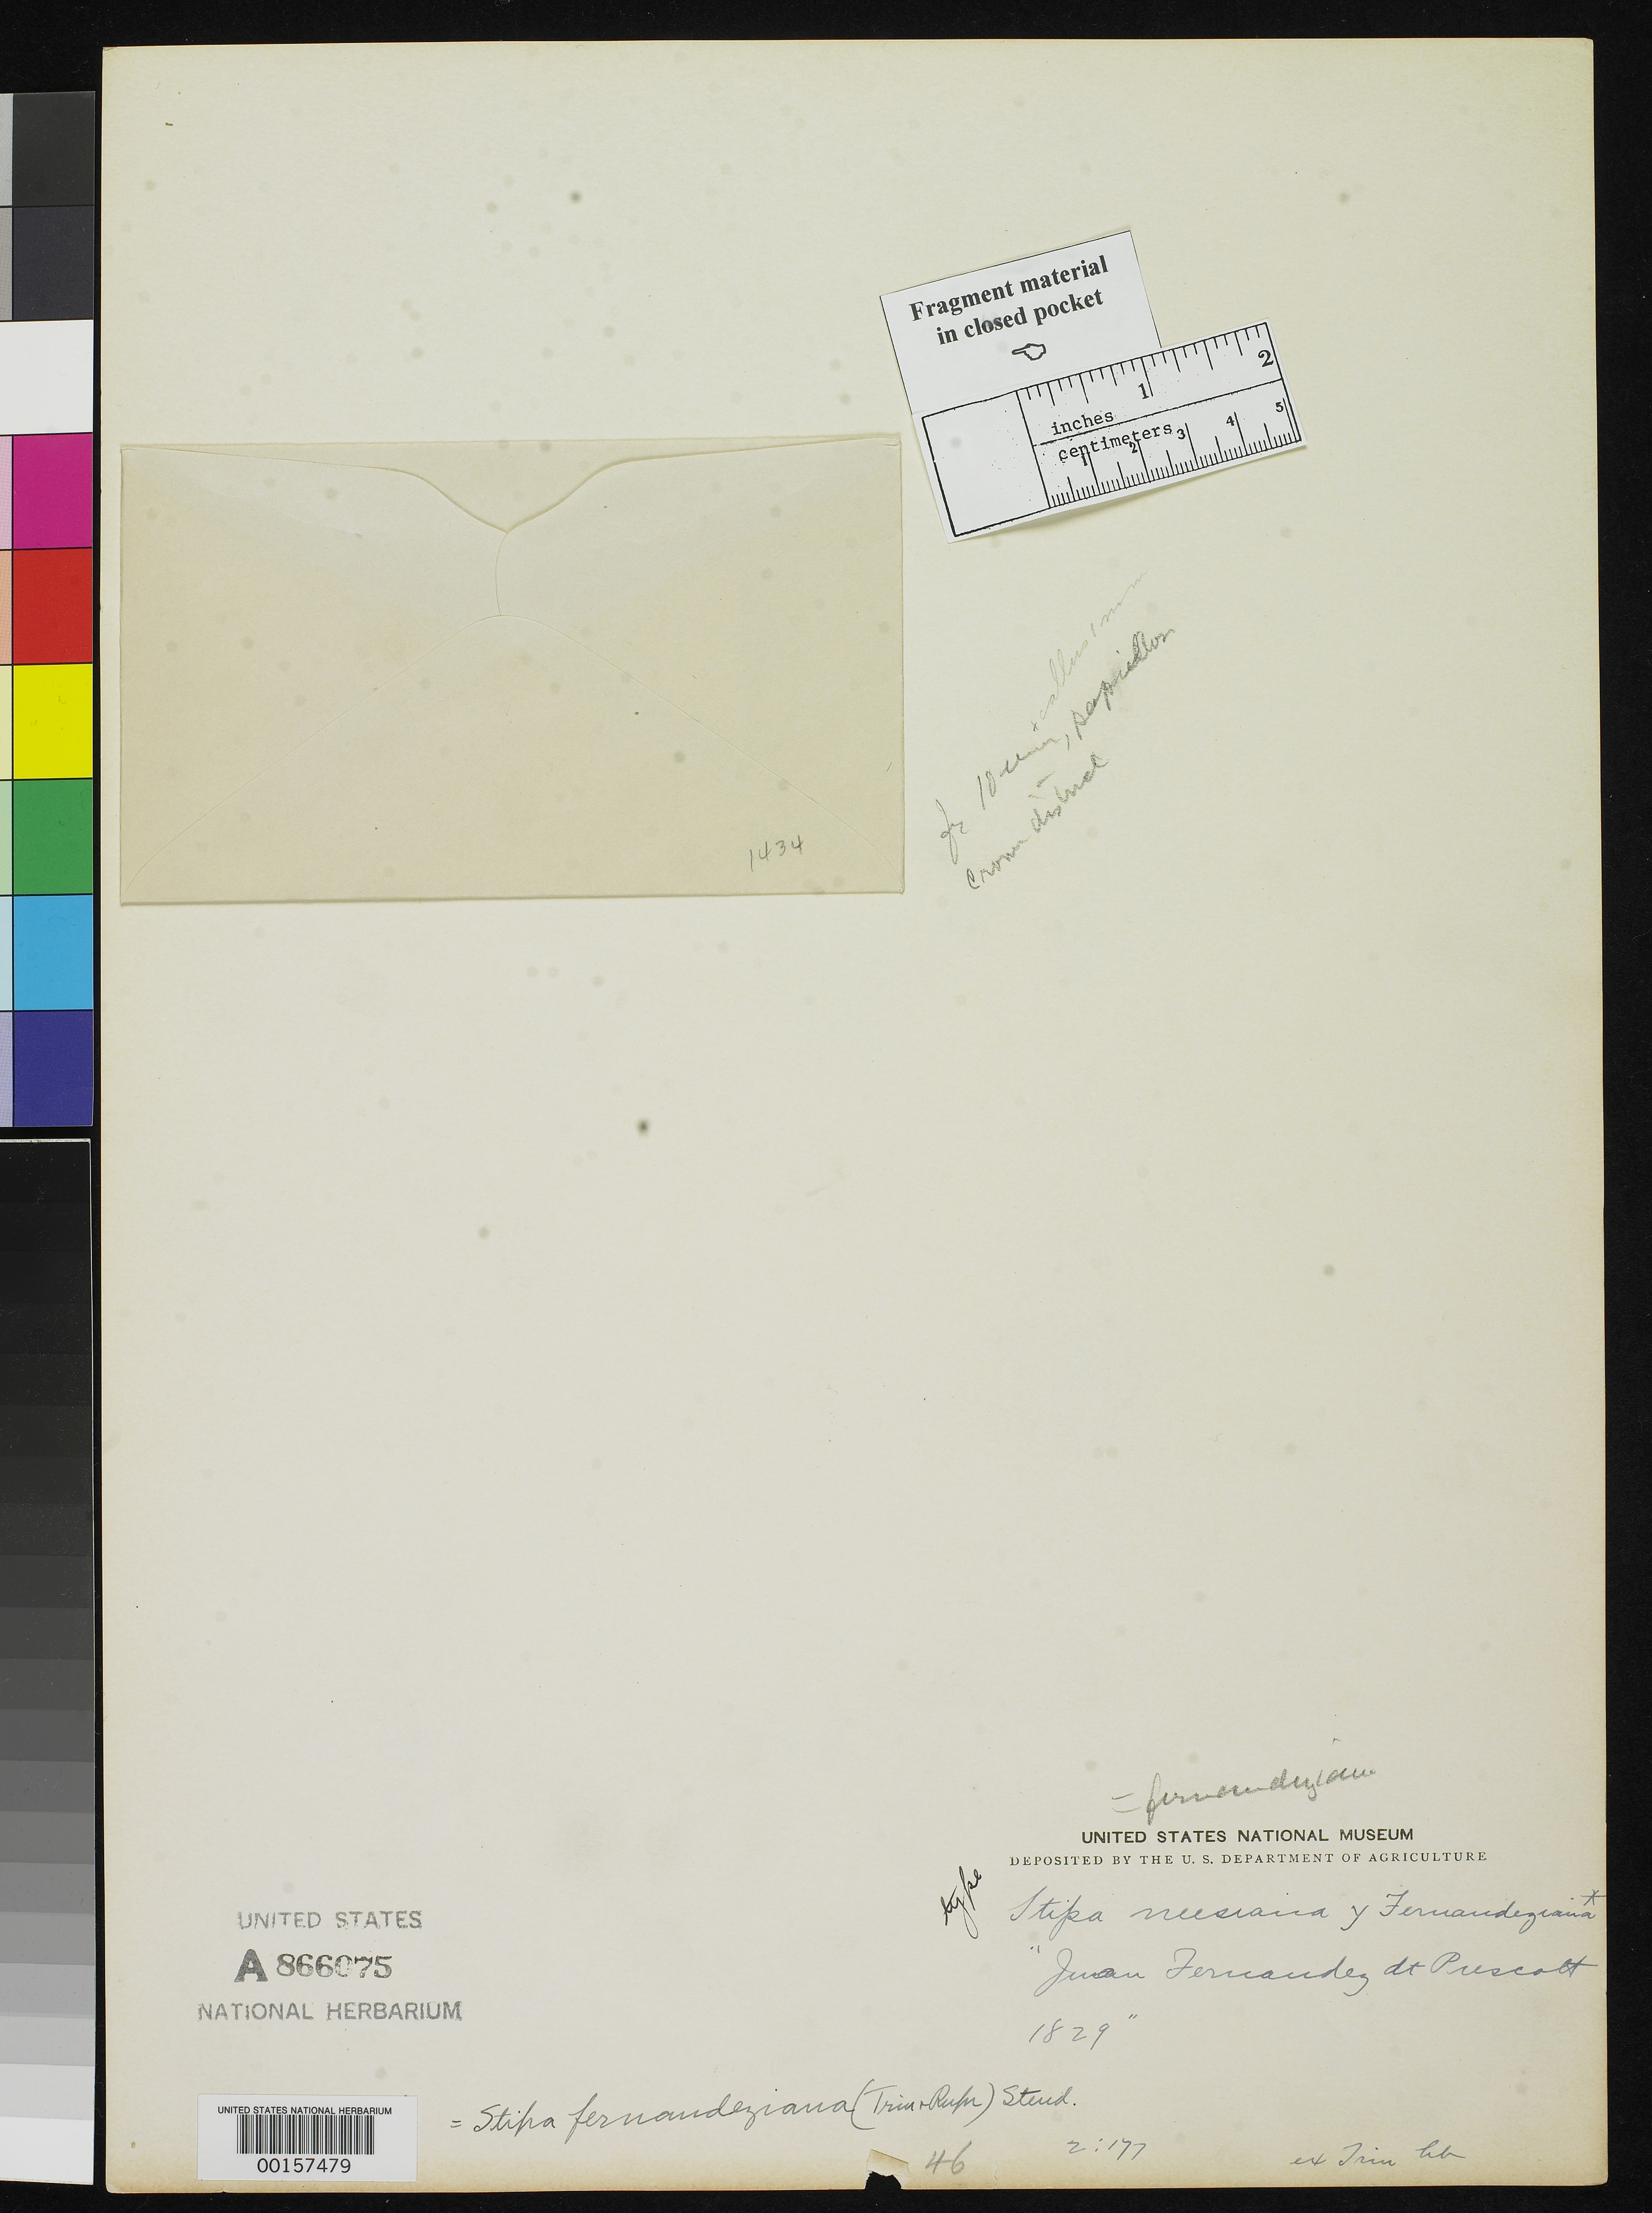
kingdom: Plantae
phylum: Tracheophyta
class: Liliopsida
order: Poales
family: Poaceae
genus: Stipa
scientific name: Stipa neesiana var. fernandeziana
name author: Trin. & Rupr.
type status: Type Fragment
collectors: J. Prescott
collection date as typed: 1829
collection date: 1829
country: Chile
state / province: Valparaíso (V)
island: Islas Juan Fernández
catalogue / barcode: US 866075A